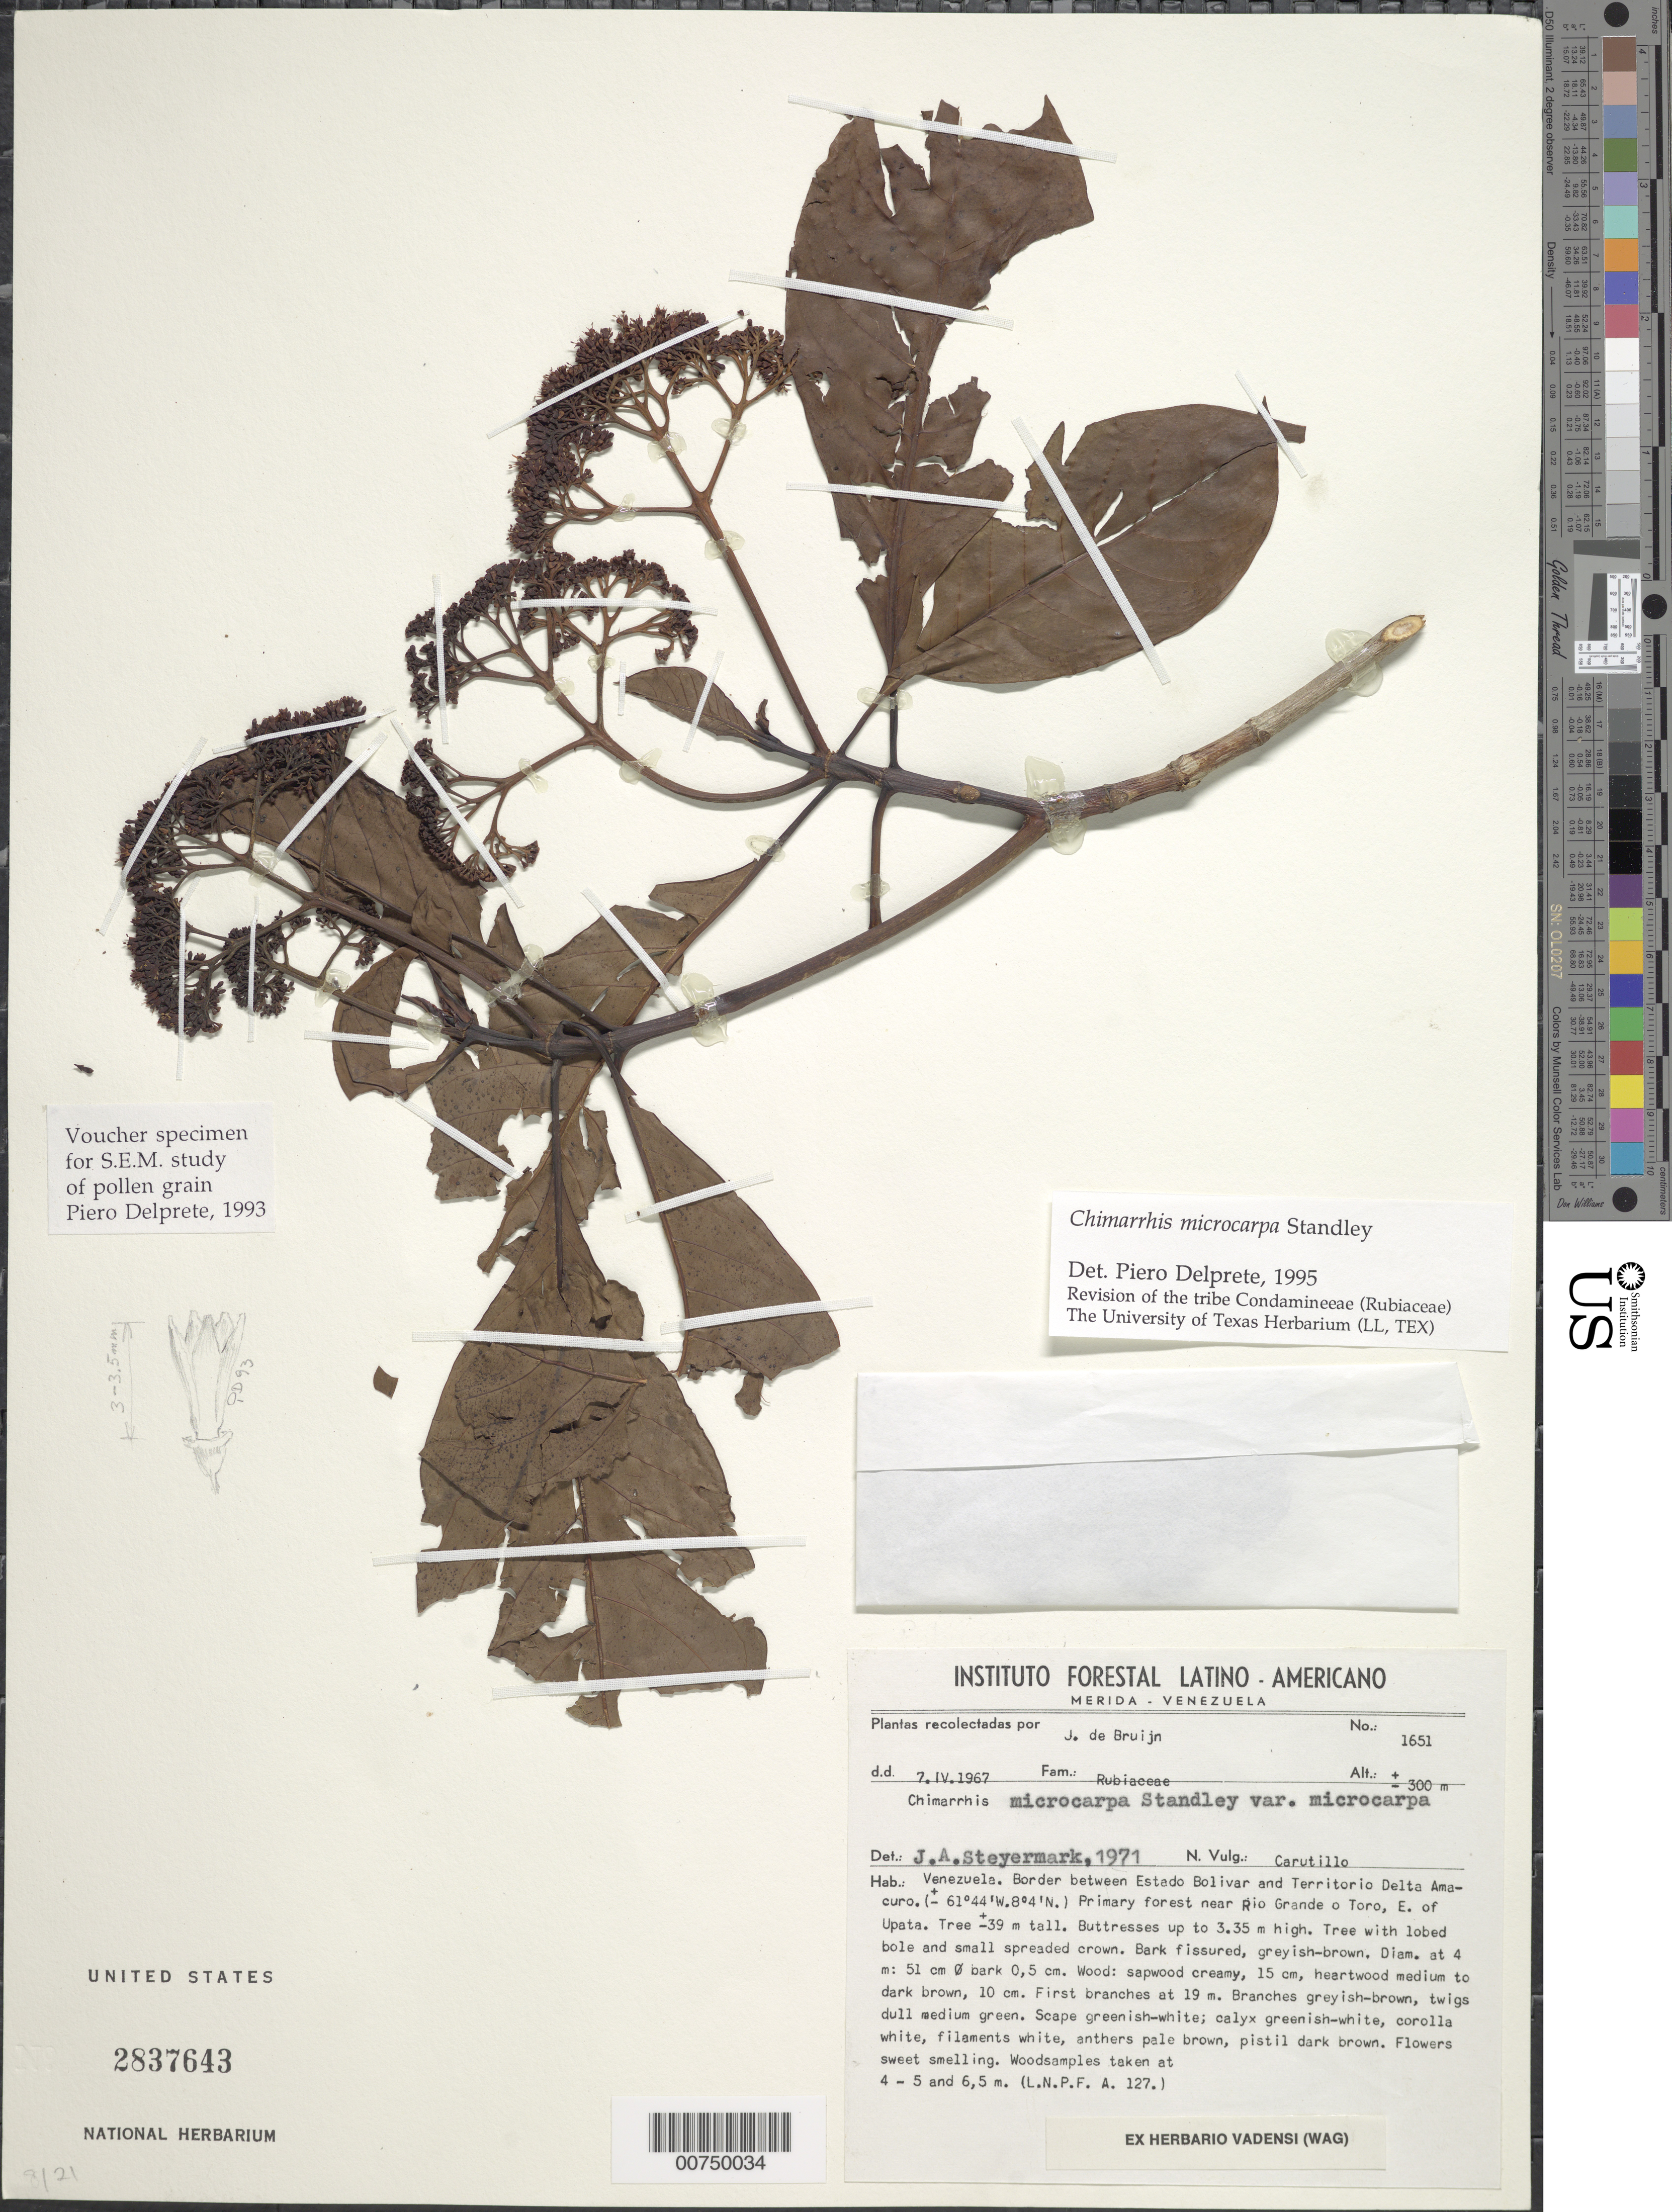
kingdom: Plantae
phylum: Tracheophyta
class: Magnoliopsida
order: Gentianales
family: Rubiaceae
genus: Chimarrhis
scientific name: Chimarrhis microcarpa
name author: Standl.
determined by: Delprete, P. G., Herb. de Guyane Cay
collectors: J. Bruijn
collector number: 1651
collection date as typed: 7-Apr-67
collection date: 1967-04-07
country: Venezuela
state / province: Bolívar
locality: Estado Bolívar and Territorío Delta Amacuro border, near Río Grande o Toro, E of Upata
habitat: Primary forest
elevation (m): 300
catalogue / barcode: US 2837643